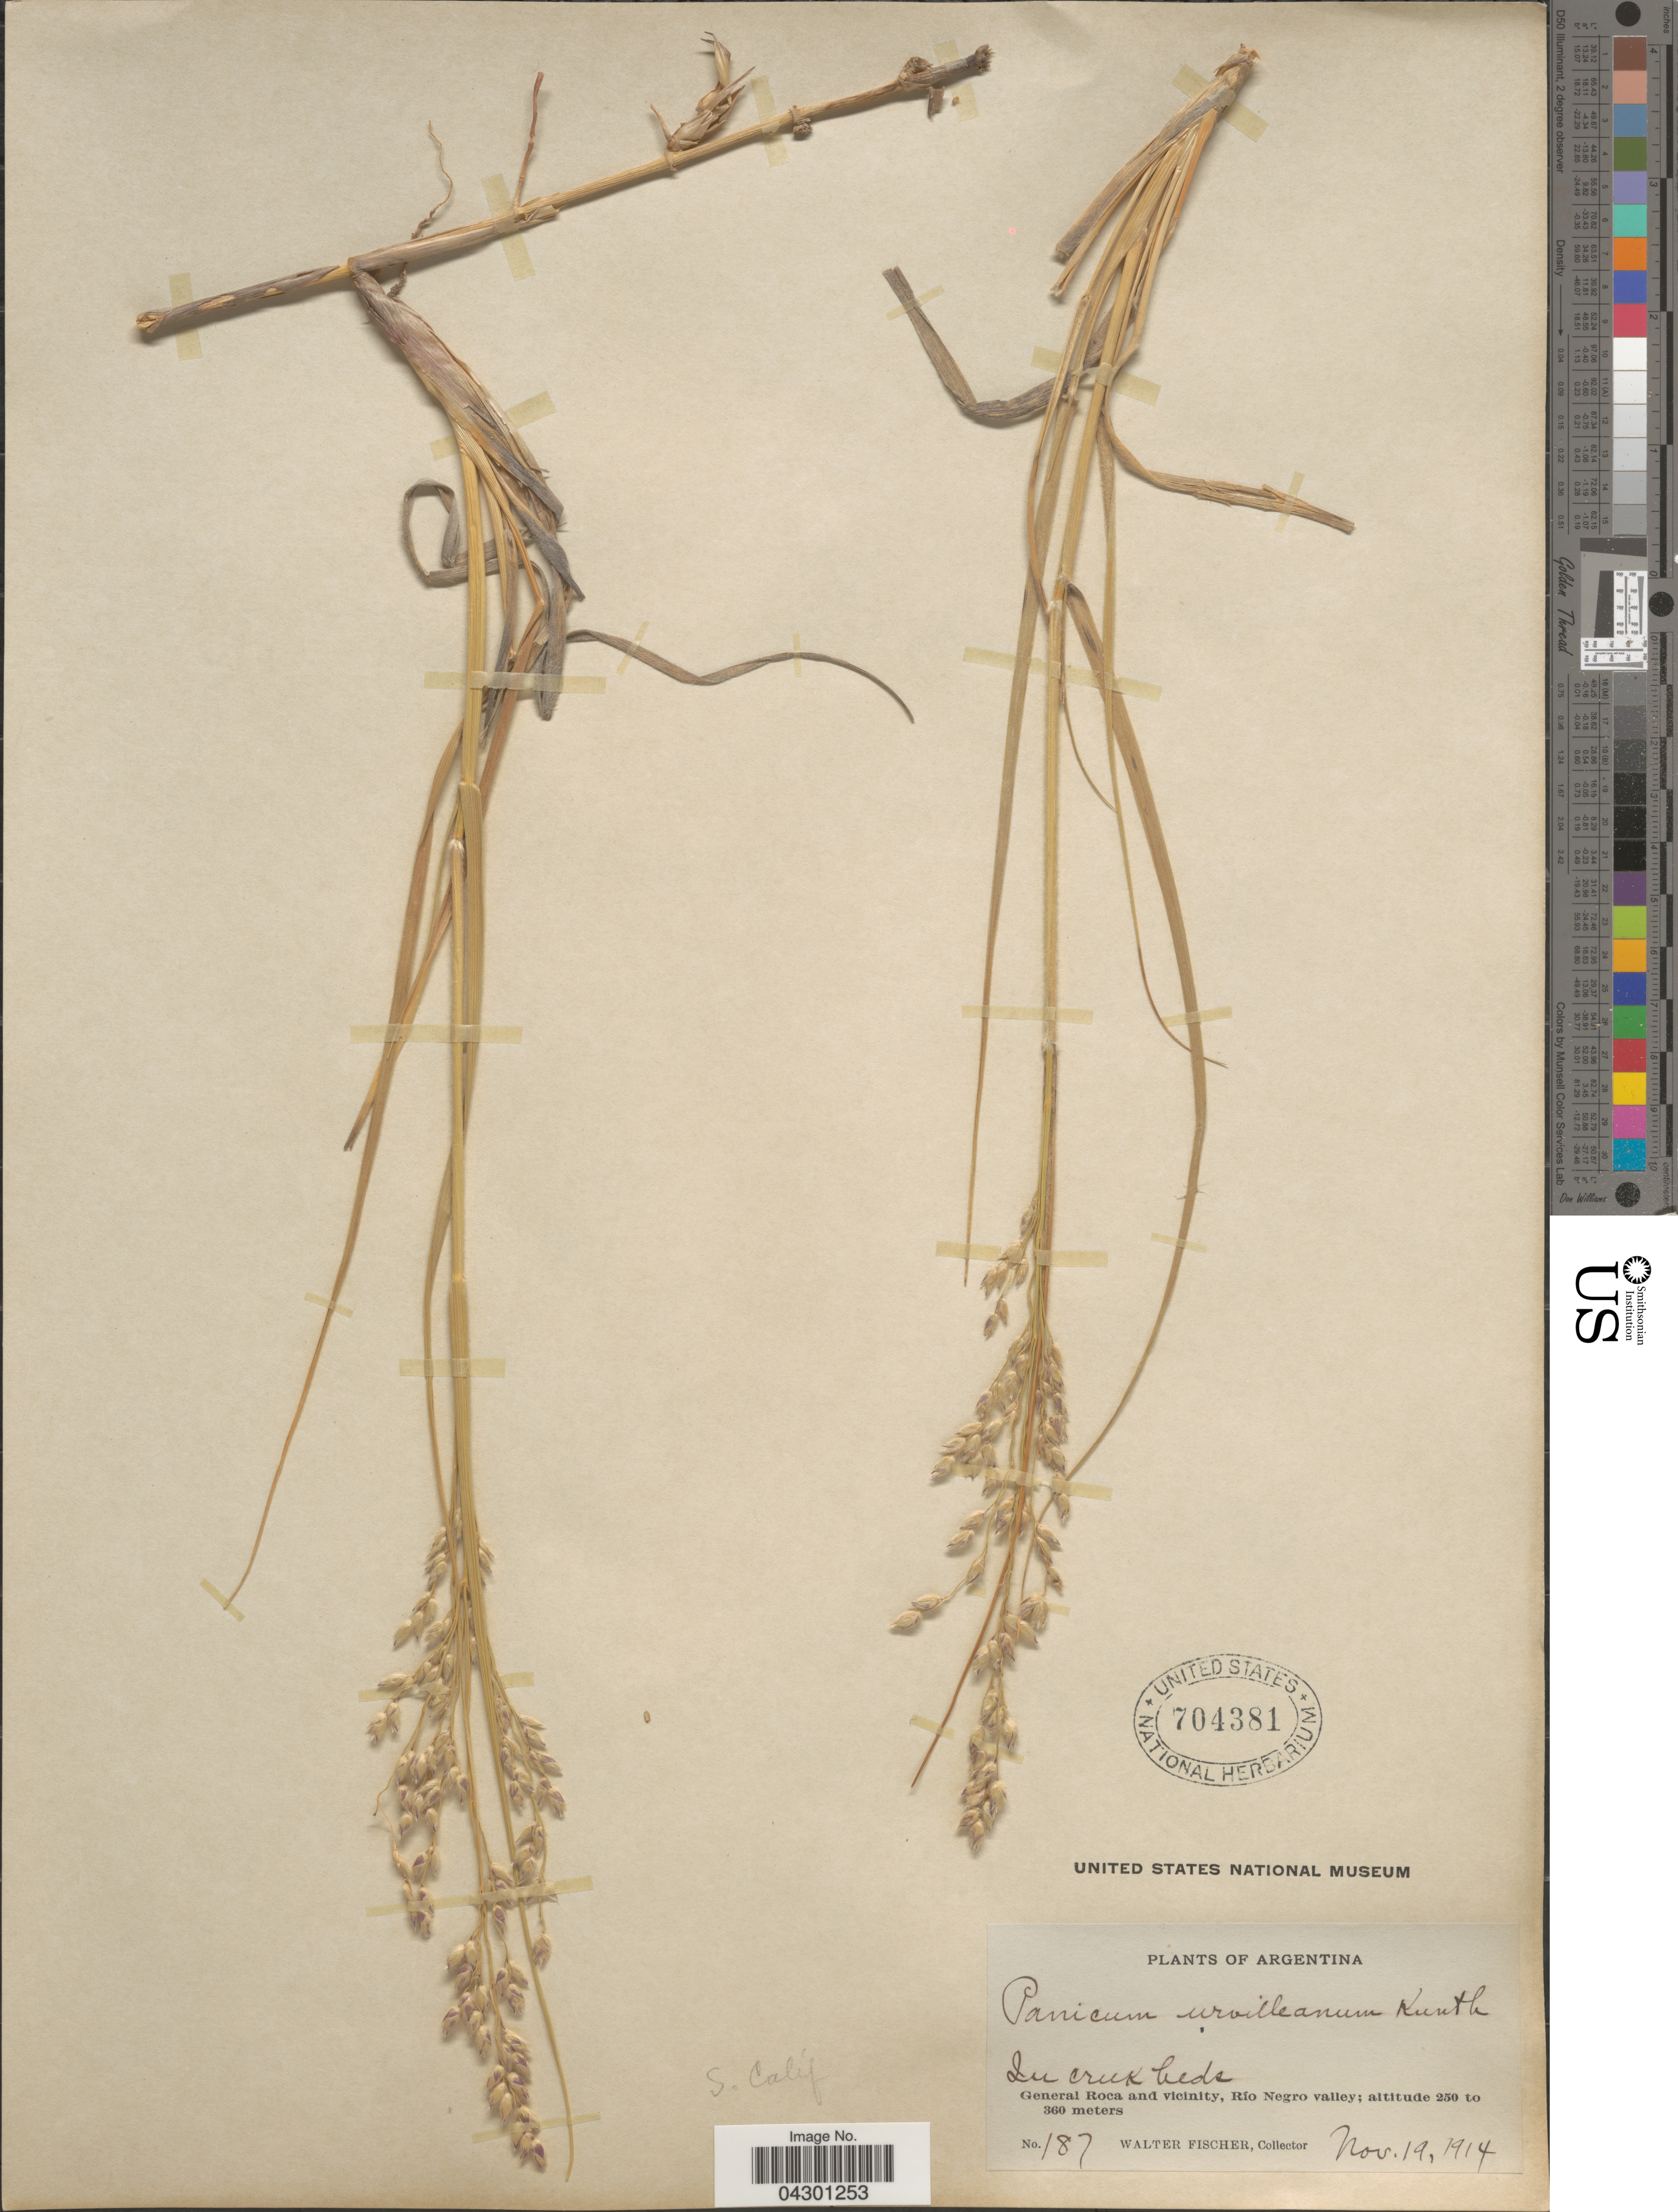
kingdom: Plantae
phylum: Tracheophyta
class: Liliopsida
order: Poales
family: Poaceae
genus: Panicum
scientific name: Panicum urvilleanum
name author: Kunth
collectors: W. Fischer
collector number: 187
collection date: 1914-11-19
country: Argentina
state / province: Rio Negro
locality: In creek beds. General Roca and vicinity, Rio Negro valley.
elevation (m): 250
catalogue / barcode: US 704381